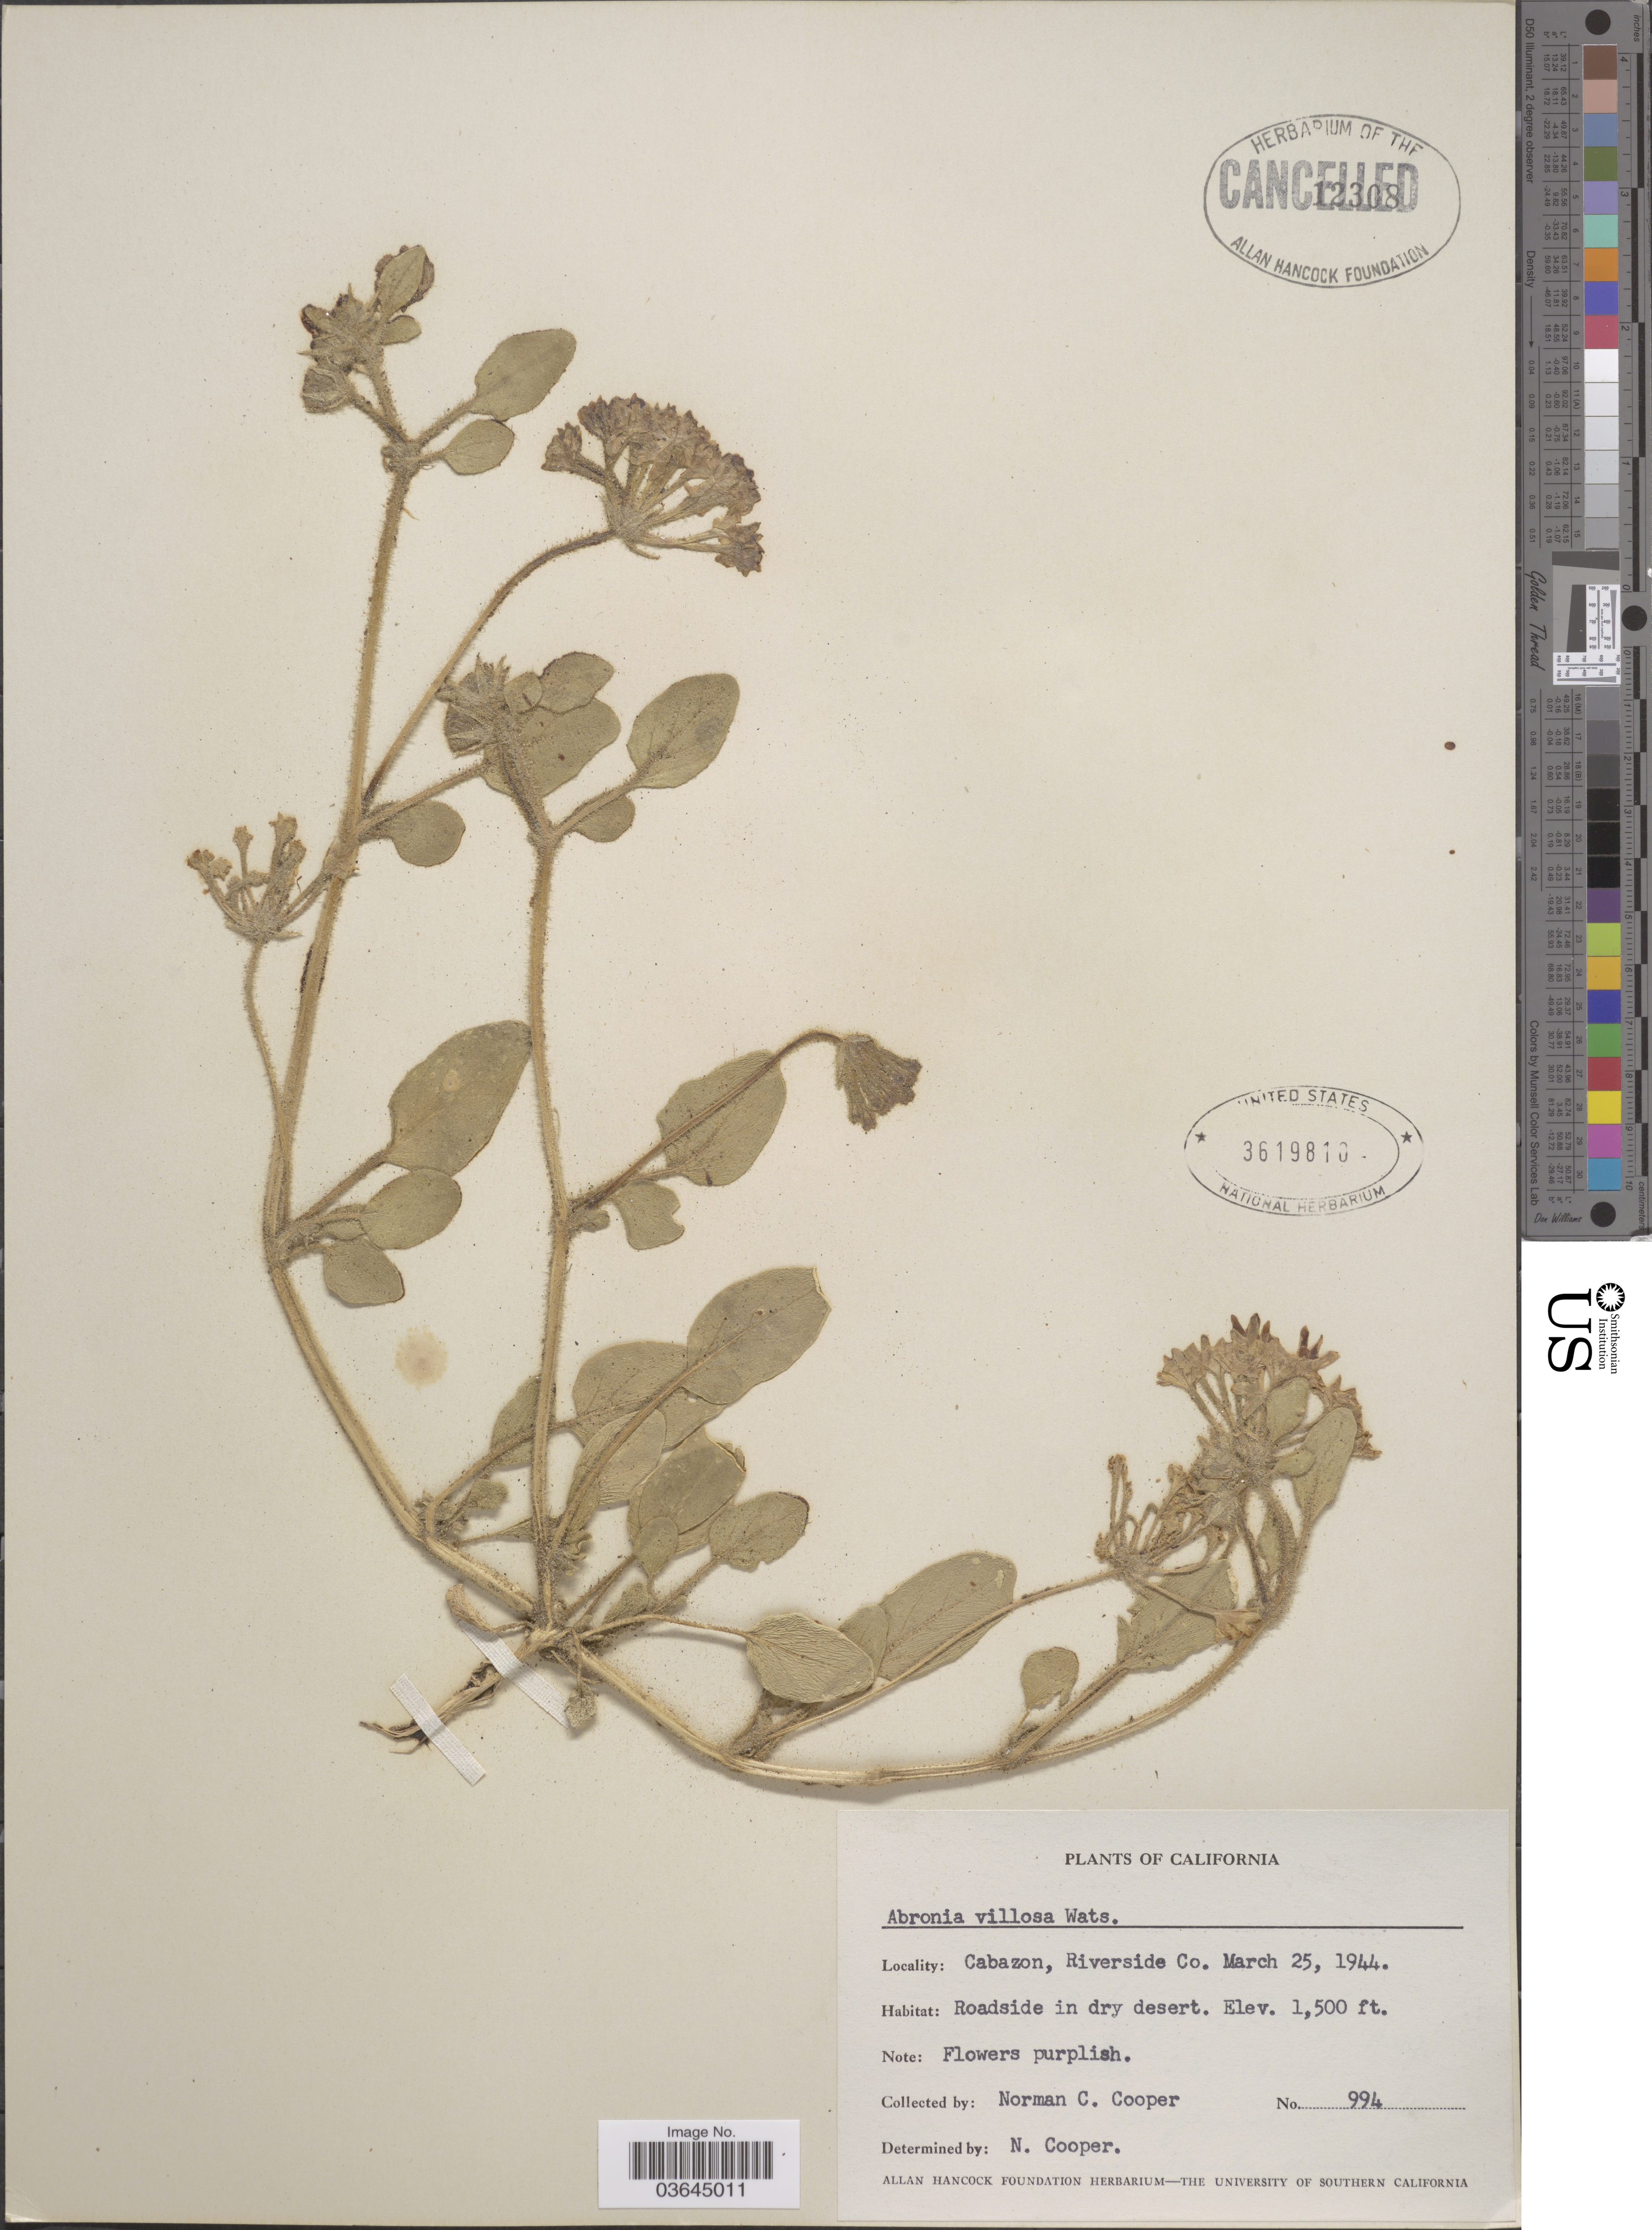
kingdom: Plantae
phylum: Tracheophyta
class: Magnoliopsida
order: Caryophyllales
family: Nyctaginaceae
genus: Abronia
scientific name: Abronia villosa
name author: S. Watson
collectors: N. Cooper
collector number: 994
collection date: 1944-03-25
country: United States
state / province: California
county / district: Riverside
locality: Cabazon, Riverside Co.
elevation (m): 457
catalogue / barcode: US 3619810